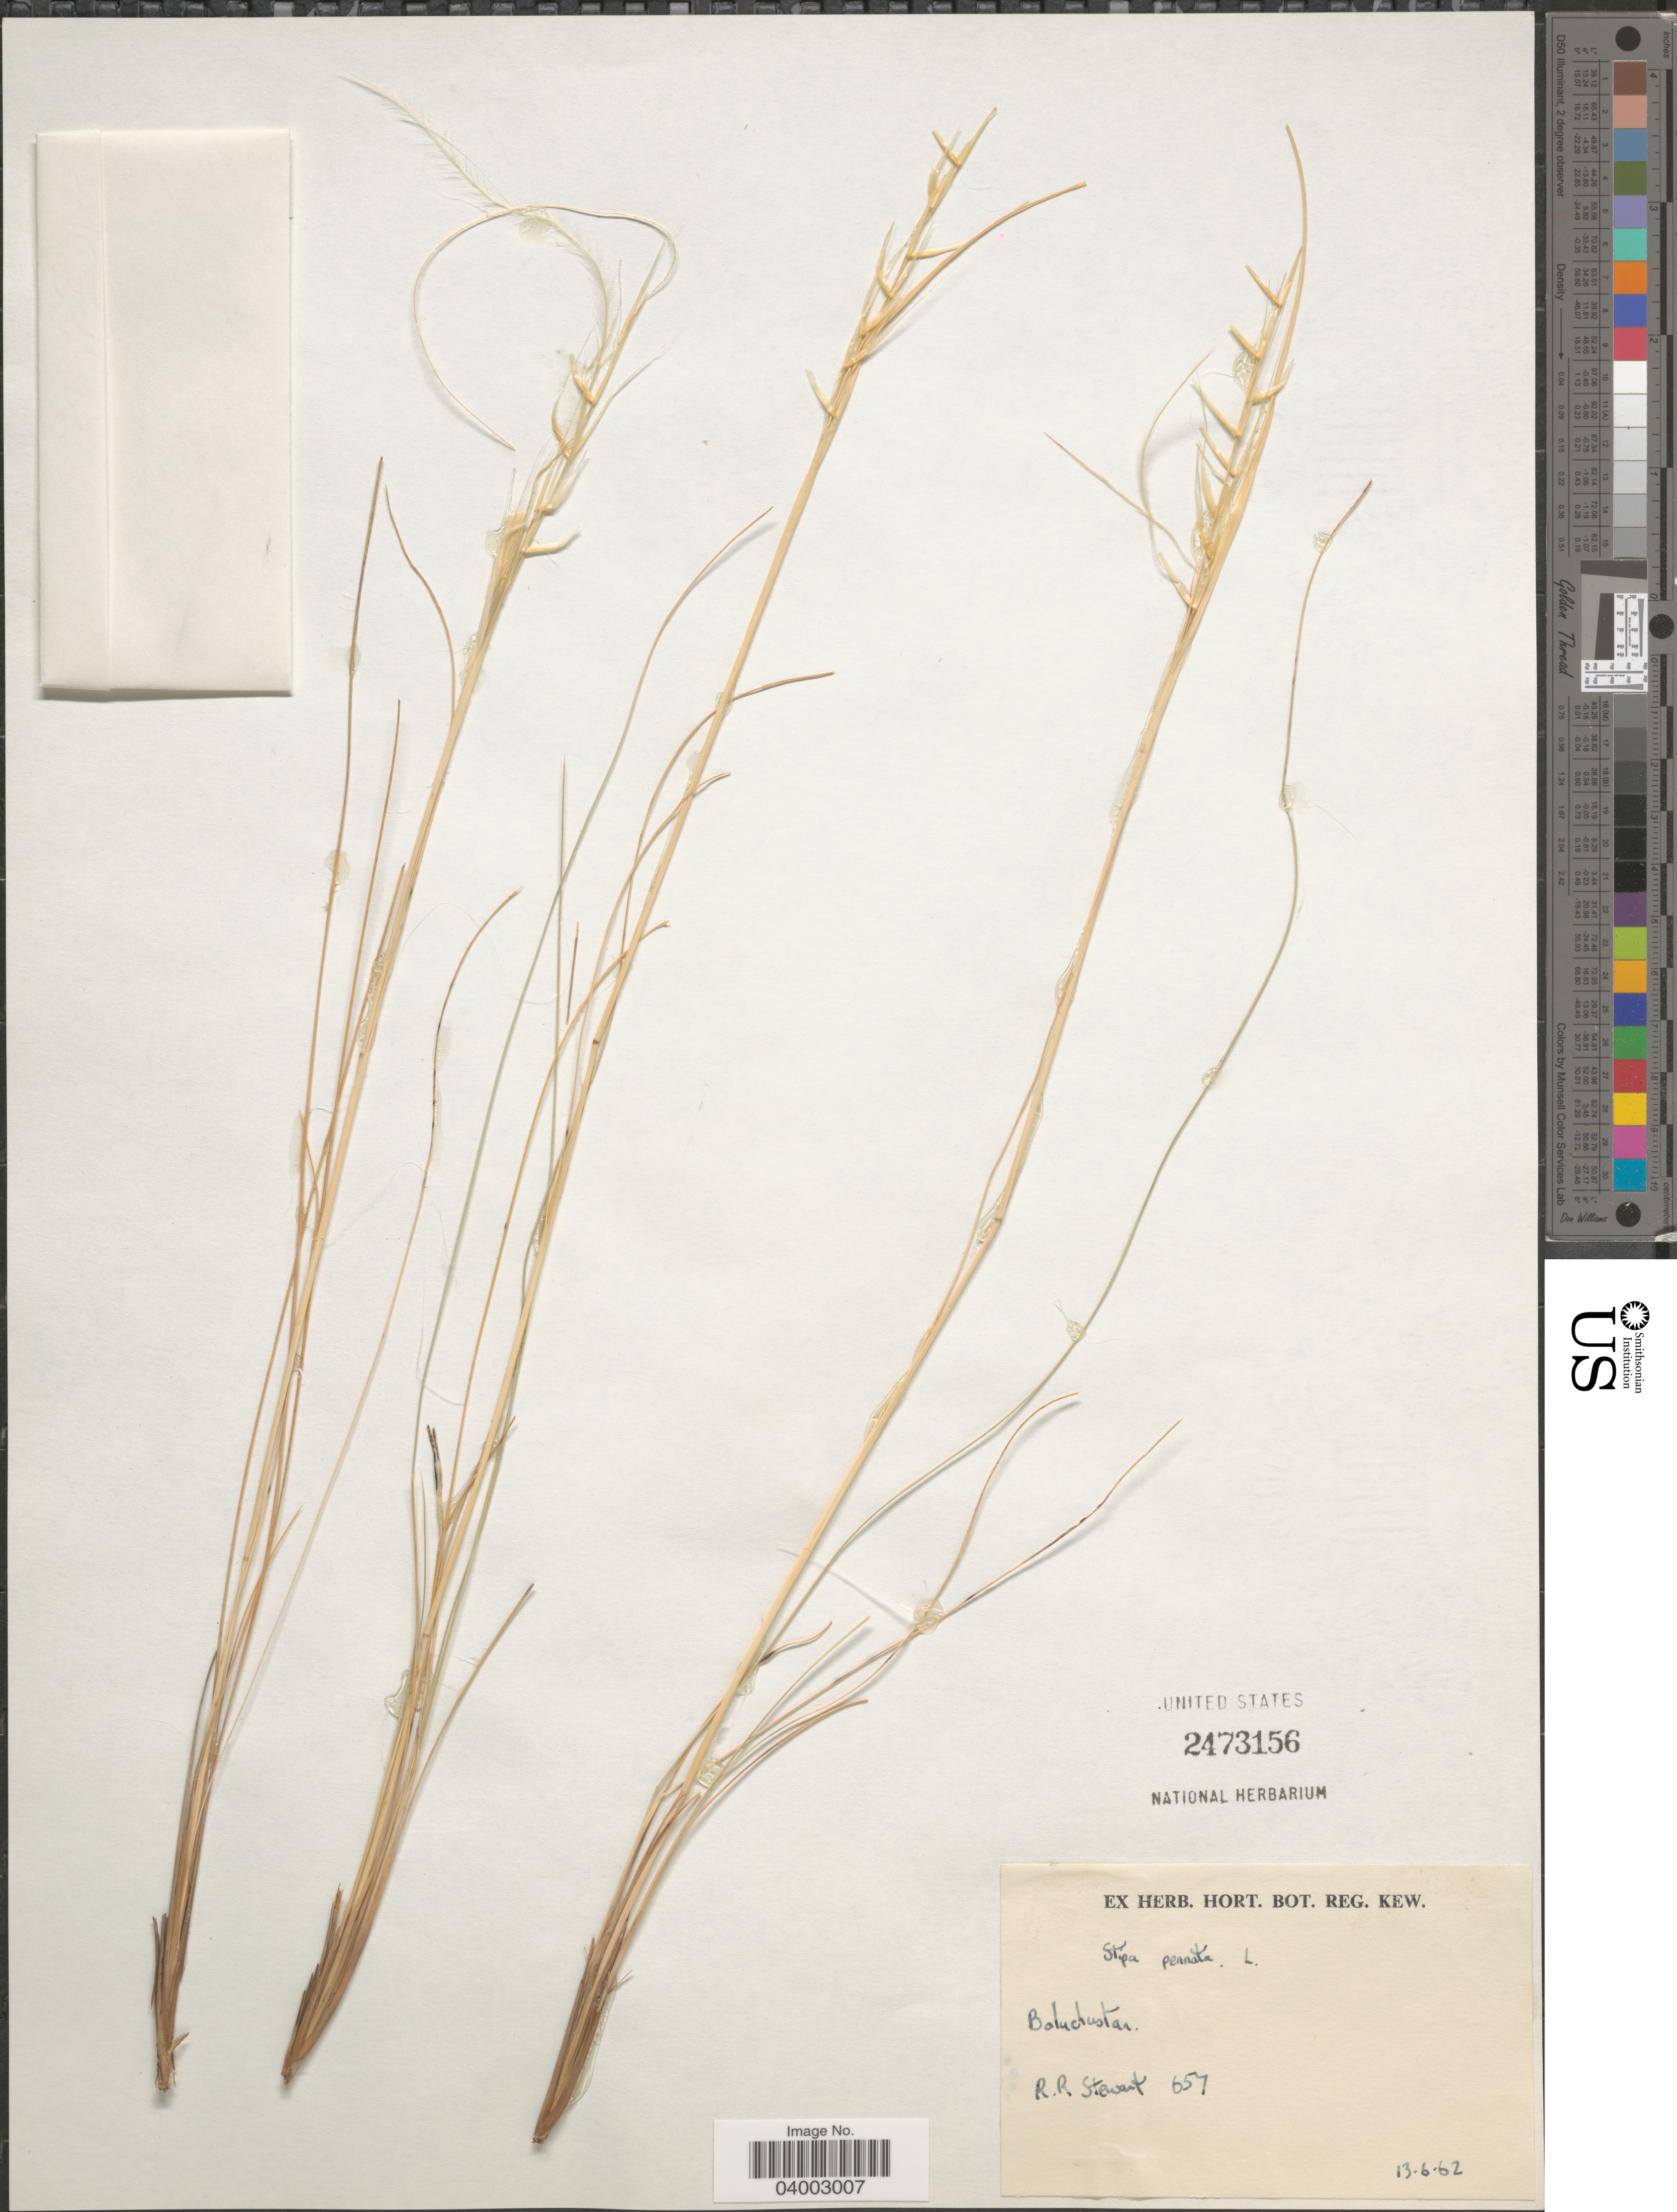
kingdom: Plantae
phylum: Tracheophyta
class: Liliopsida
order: Poales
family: Poaceae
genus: Stipa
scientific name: Stipa sp.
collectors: R. Stewart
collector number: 657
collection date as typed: Transcribed d/m/y: 13/6/62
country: Iran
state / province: Sistan and Baluchistan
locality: Baluchustan.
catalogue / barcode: US 2473156